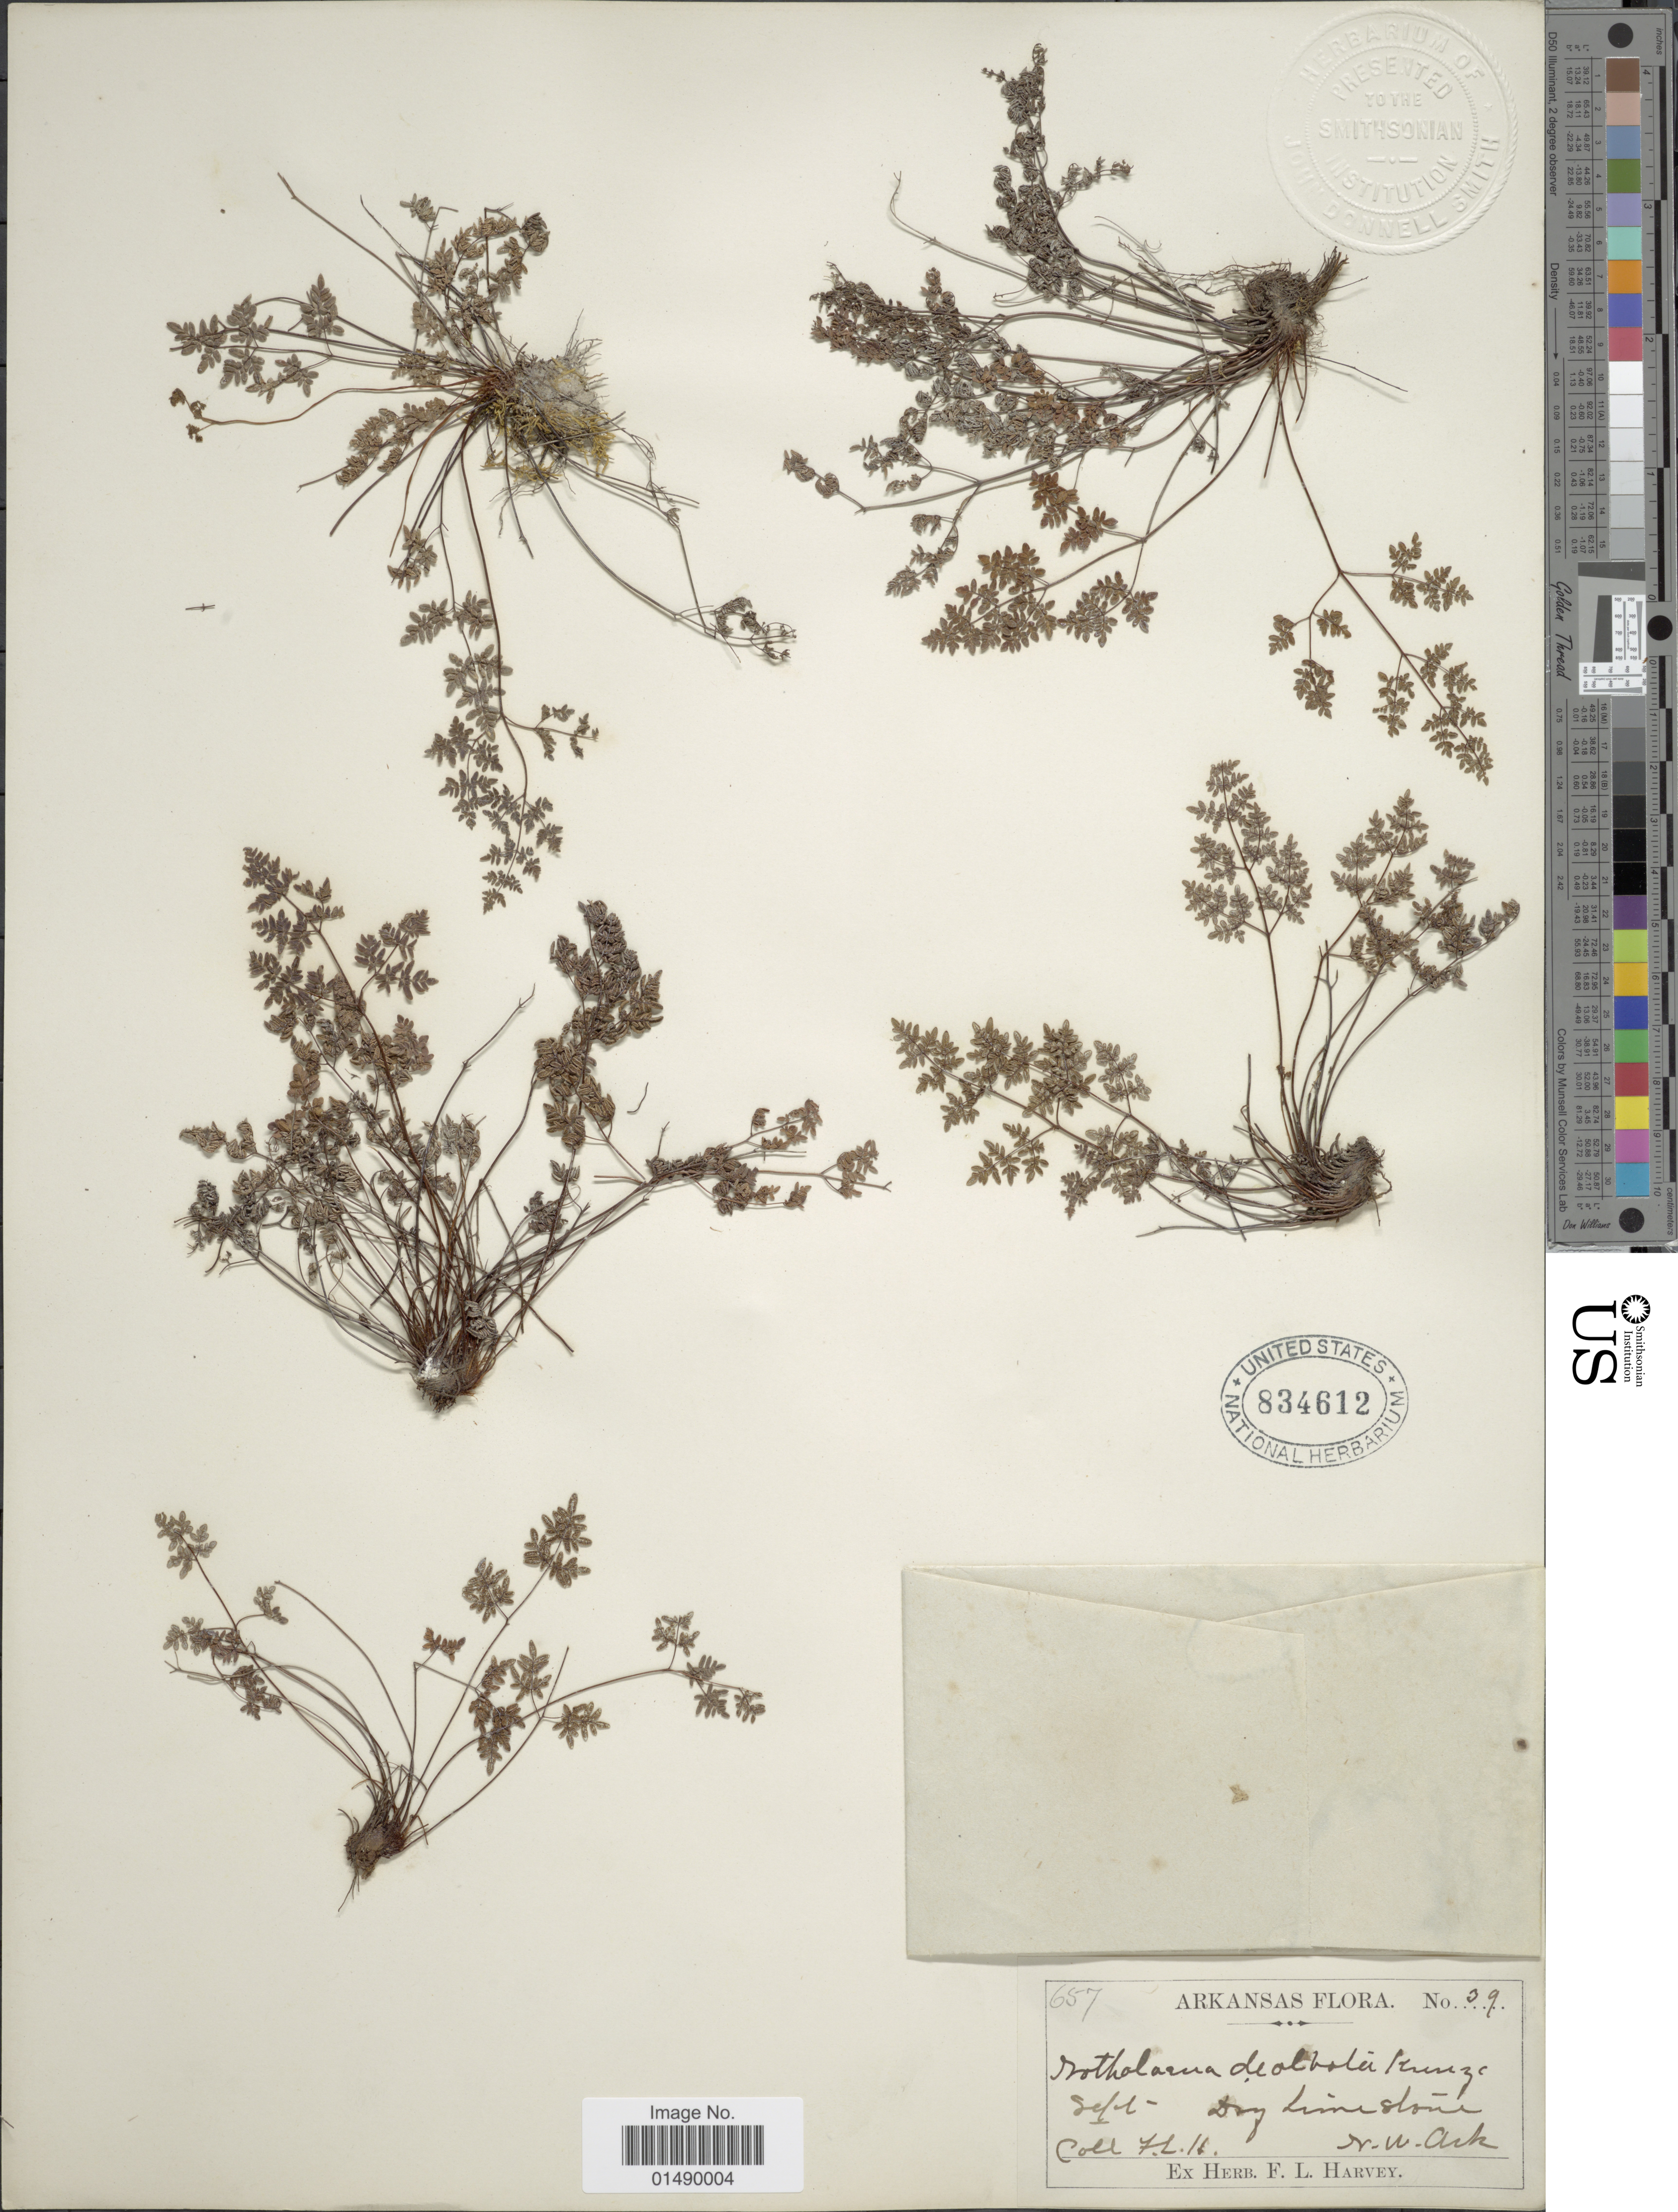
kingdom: Plantae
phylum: Tracheophyta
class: Polypodiopsida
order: Polypodiales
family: Pteridaceae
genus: Argyrochosma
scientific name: Argyrochosma dealbata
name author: (Pursh) Windham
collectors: F. L. Harvey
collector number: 39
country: United States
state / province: Arkansas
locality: Arkansas, dry limestone, N. W. Ark.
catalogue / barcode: US 834612